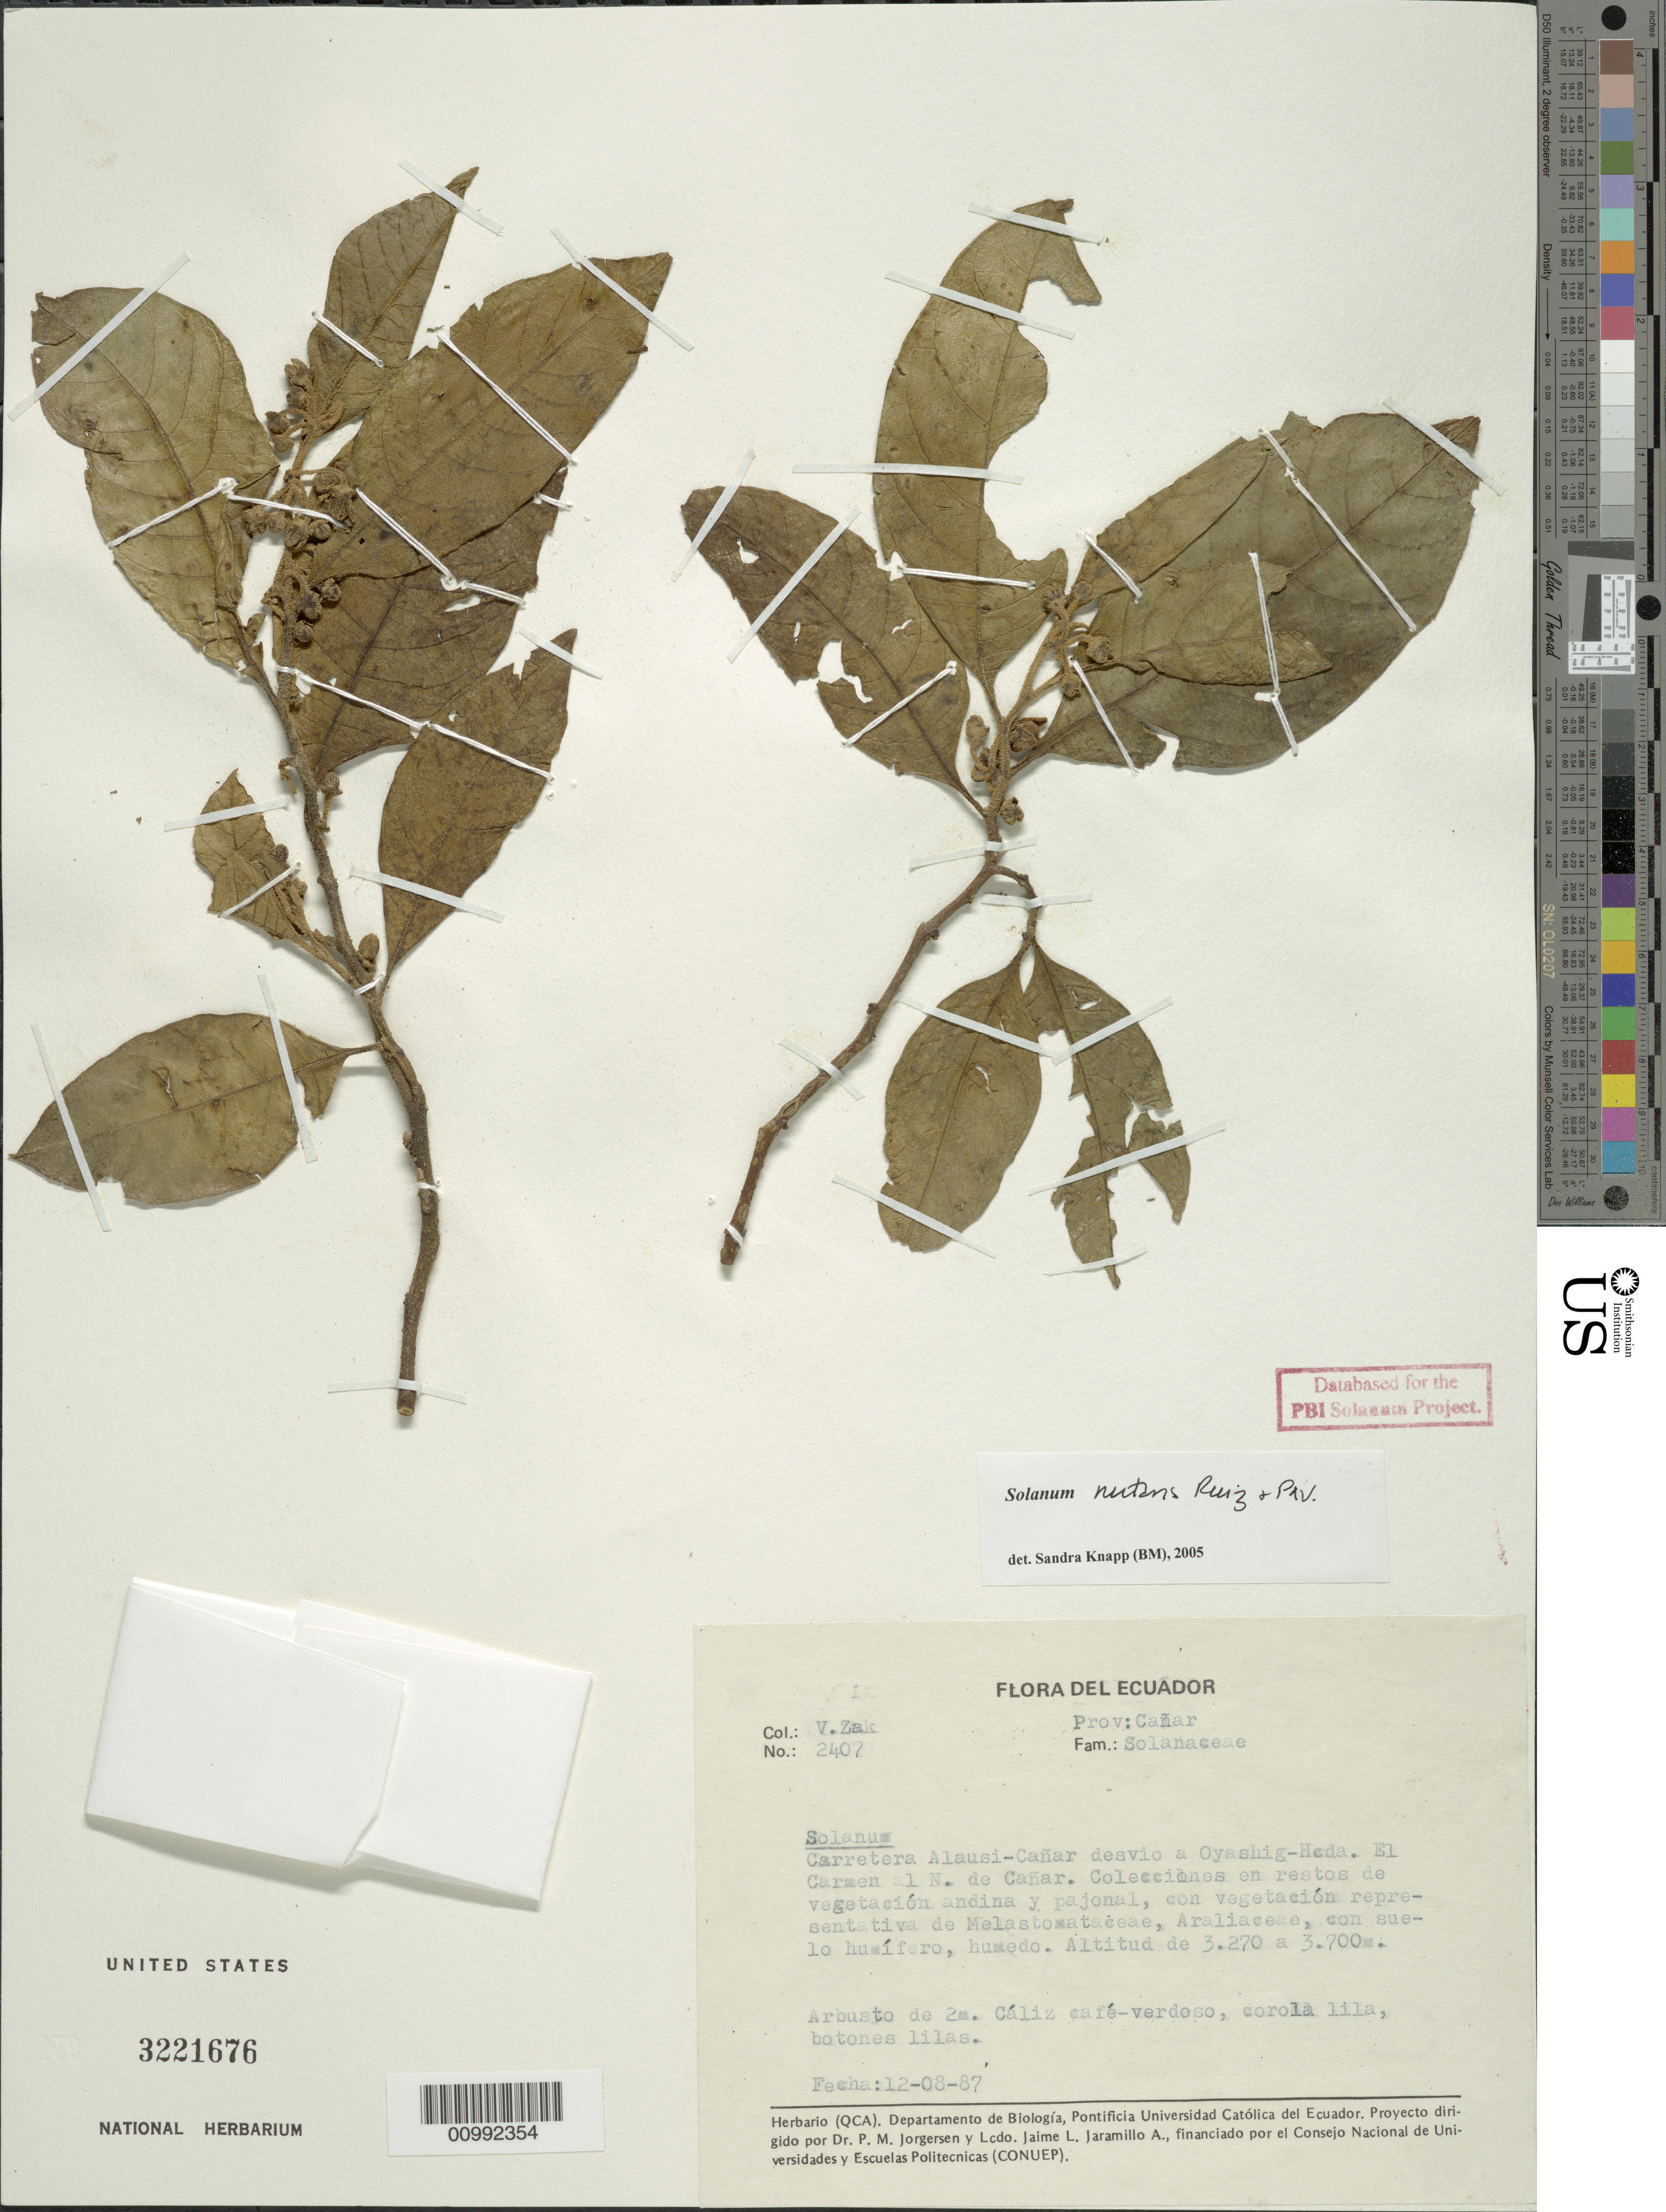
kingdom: Plantae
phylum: Tracheophyta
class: Magnoliopsida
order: Solanales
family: Solanaceae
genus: Solanum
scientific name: Solanum nutans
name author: Ruiz & Pav.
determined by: Knapp, S. D.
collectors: V. Zak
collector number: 2407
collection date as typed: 12 Aug 1987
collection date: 1987-08-12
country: Ecuador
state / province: Cañar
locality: carretera Alausi-Cañar desvio a Oyashig-Hcda. El Carmen at N de Cañar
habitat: restos de vegetación andina y pajonal, con suelo humífero, humedo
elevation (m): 3270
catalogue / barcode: US 3221676